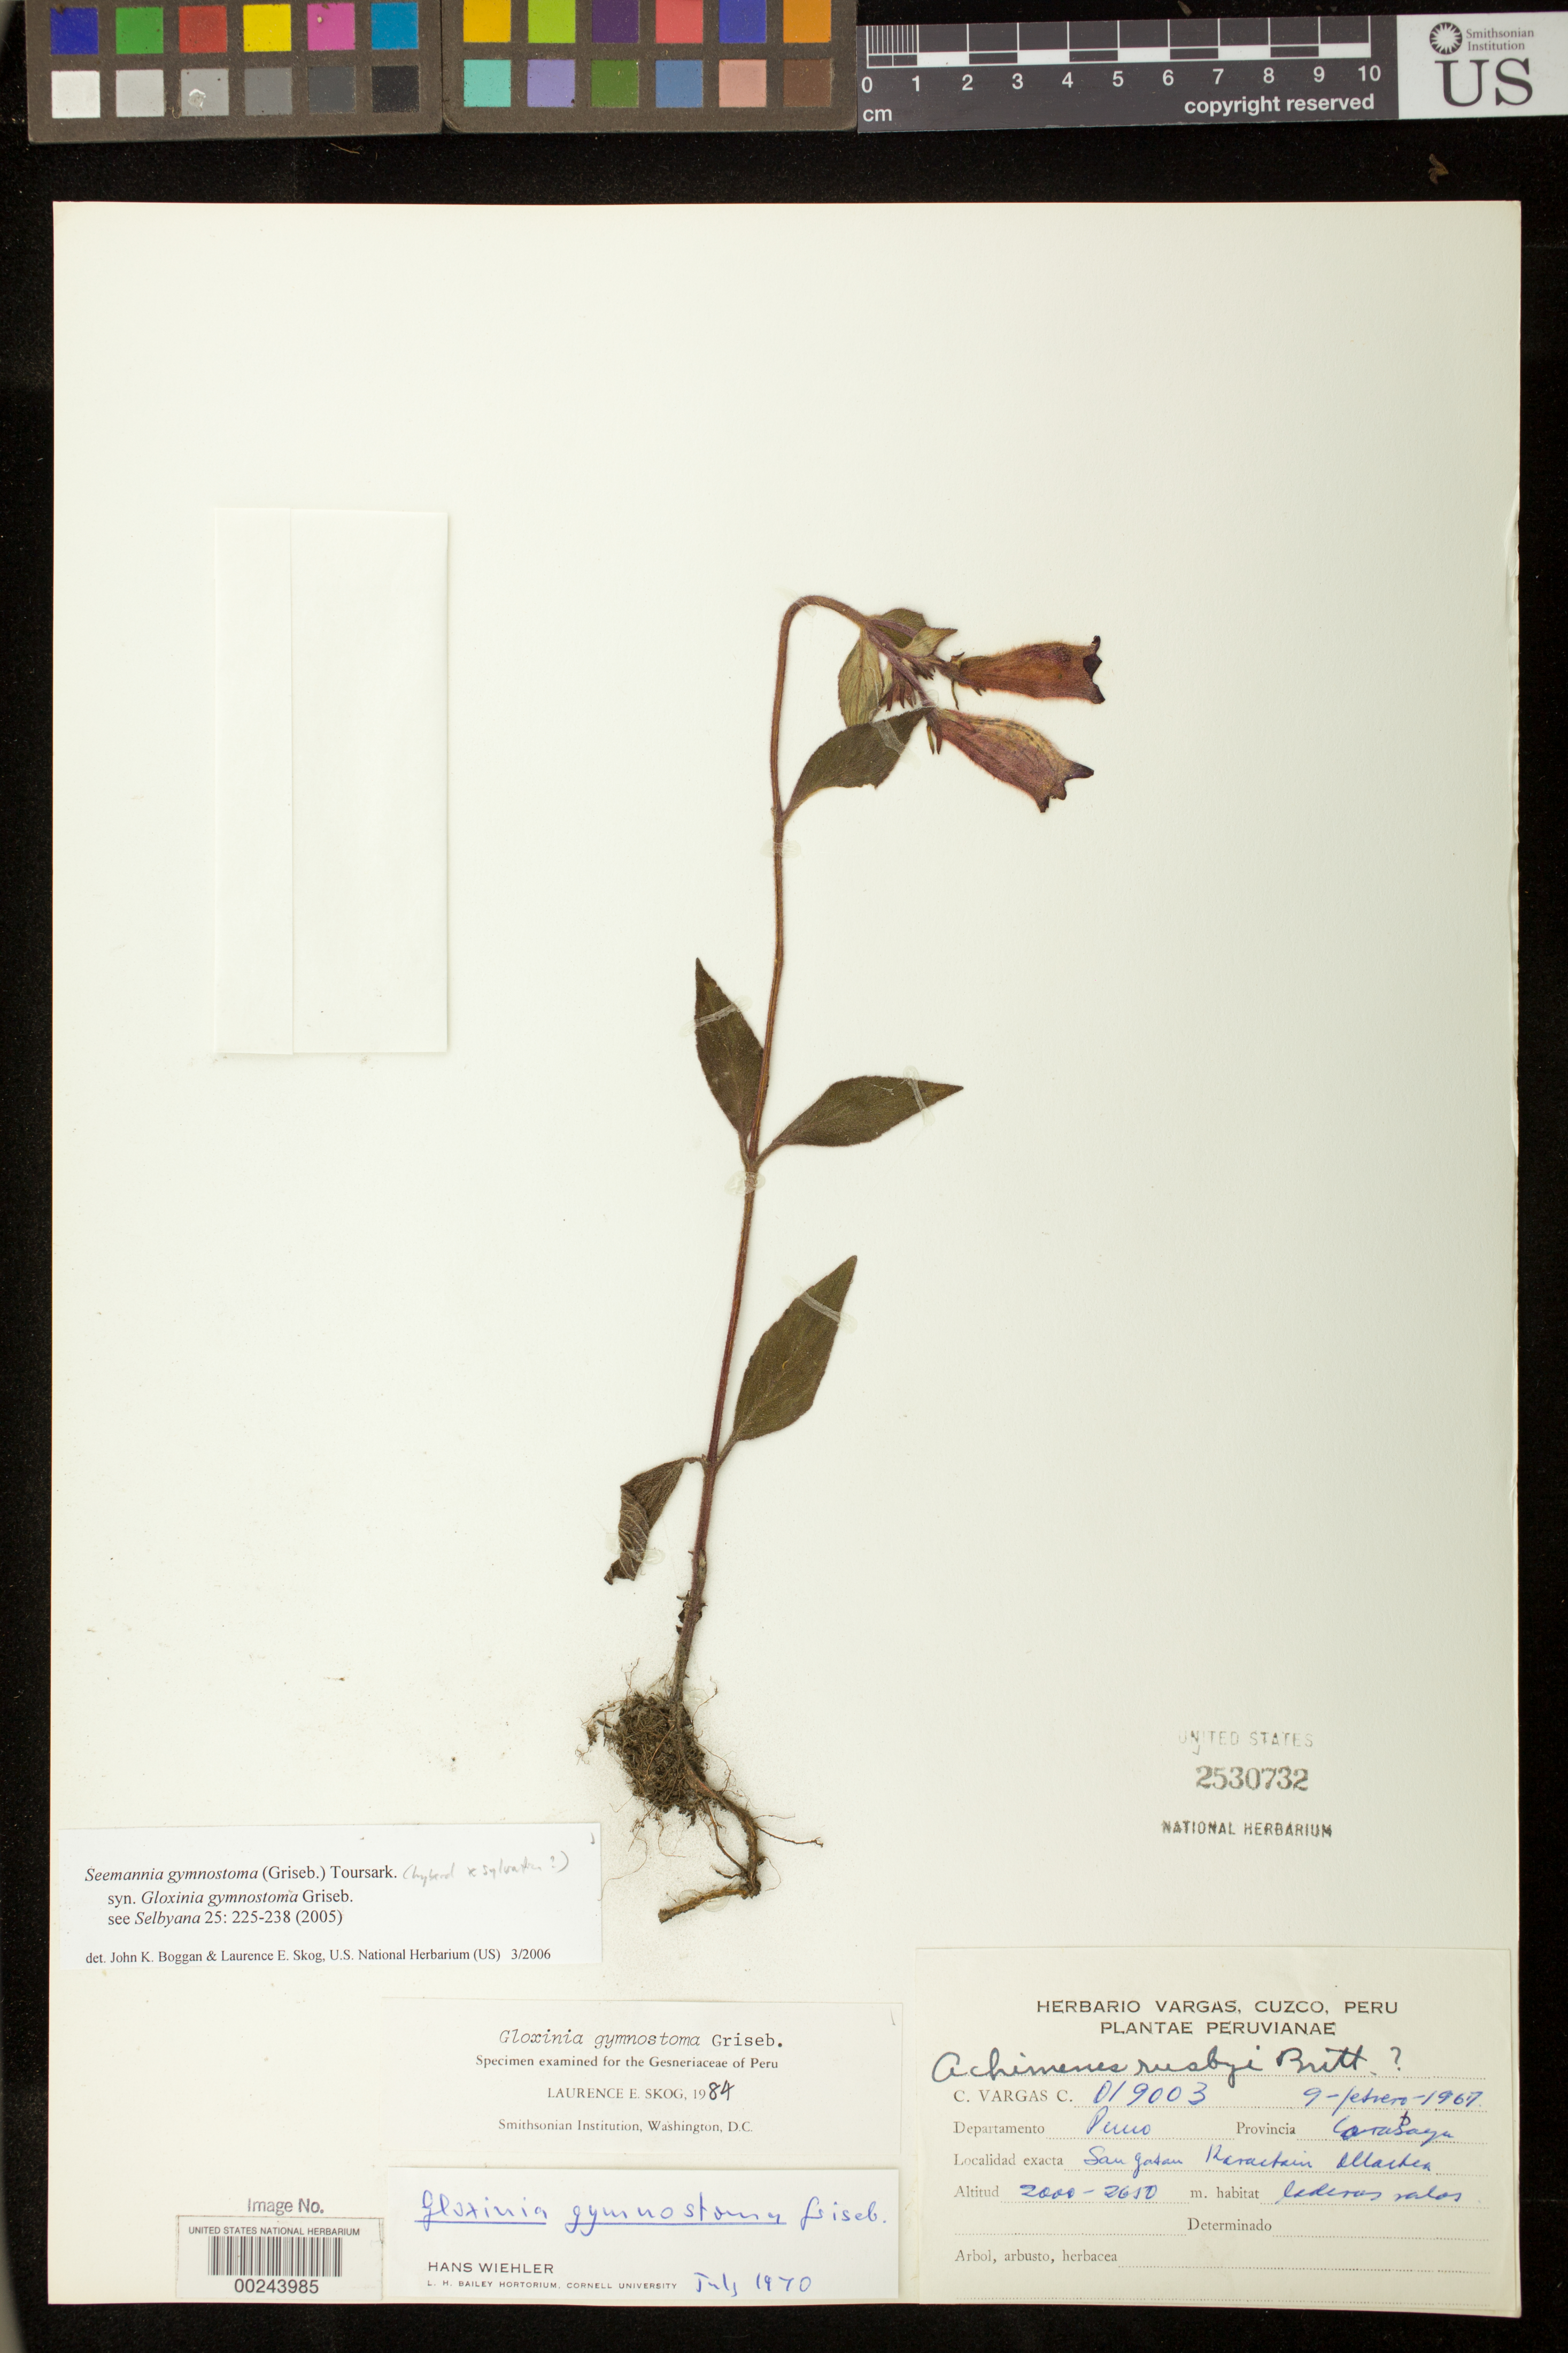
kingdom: Plantae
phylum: Tracheophyta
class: Magnoliopsida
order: Lamiales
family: Gesneriaceae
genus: Seemannia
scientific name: Seemannia gymnostoma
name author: (Griseb.) Toursark.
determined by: Boggan, J. K.; Skog, L. E.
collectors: C. Vargas C.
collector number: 19003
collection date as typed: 09 Feb 1967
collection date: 1967-02-09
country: Peru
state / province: Puno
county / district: Carabaya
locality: Prov. Carabaya, San Gatau Raraebain Ollachea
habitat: Laderos salos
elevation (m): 2000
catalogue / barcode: US 2530732